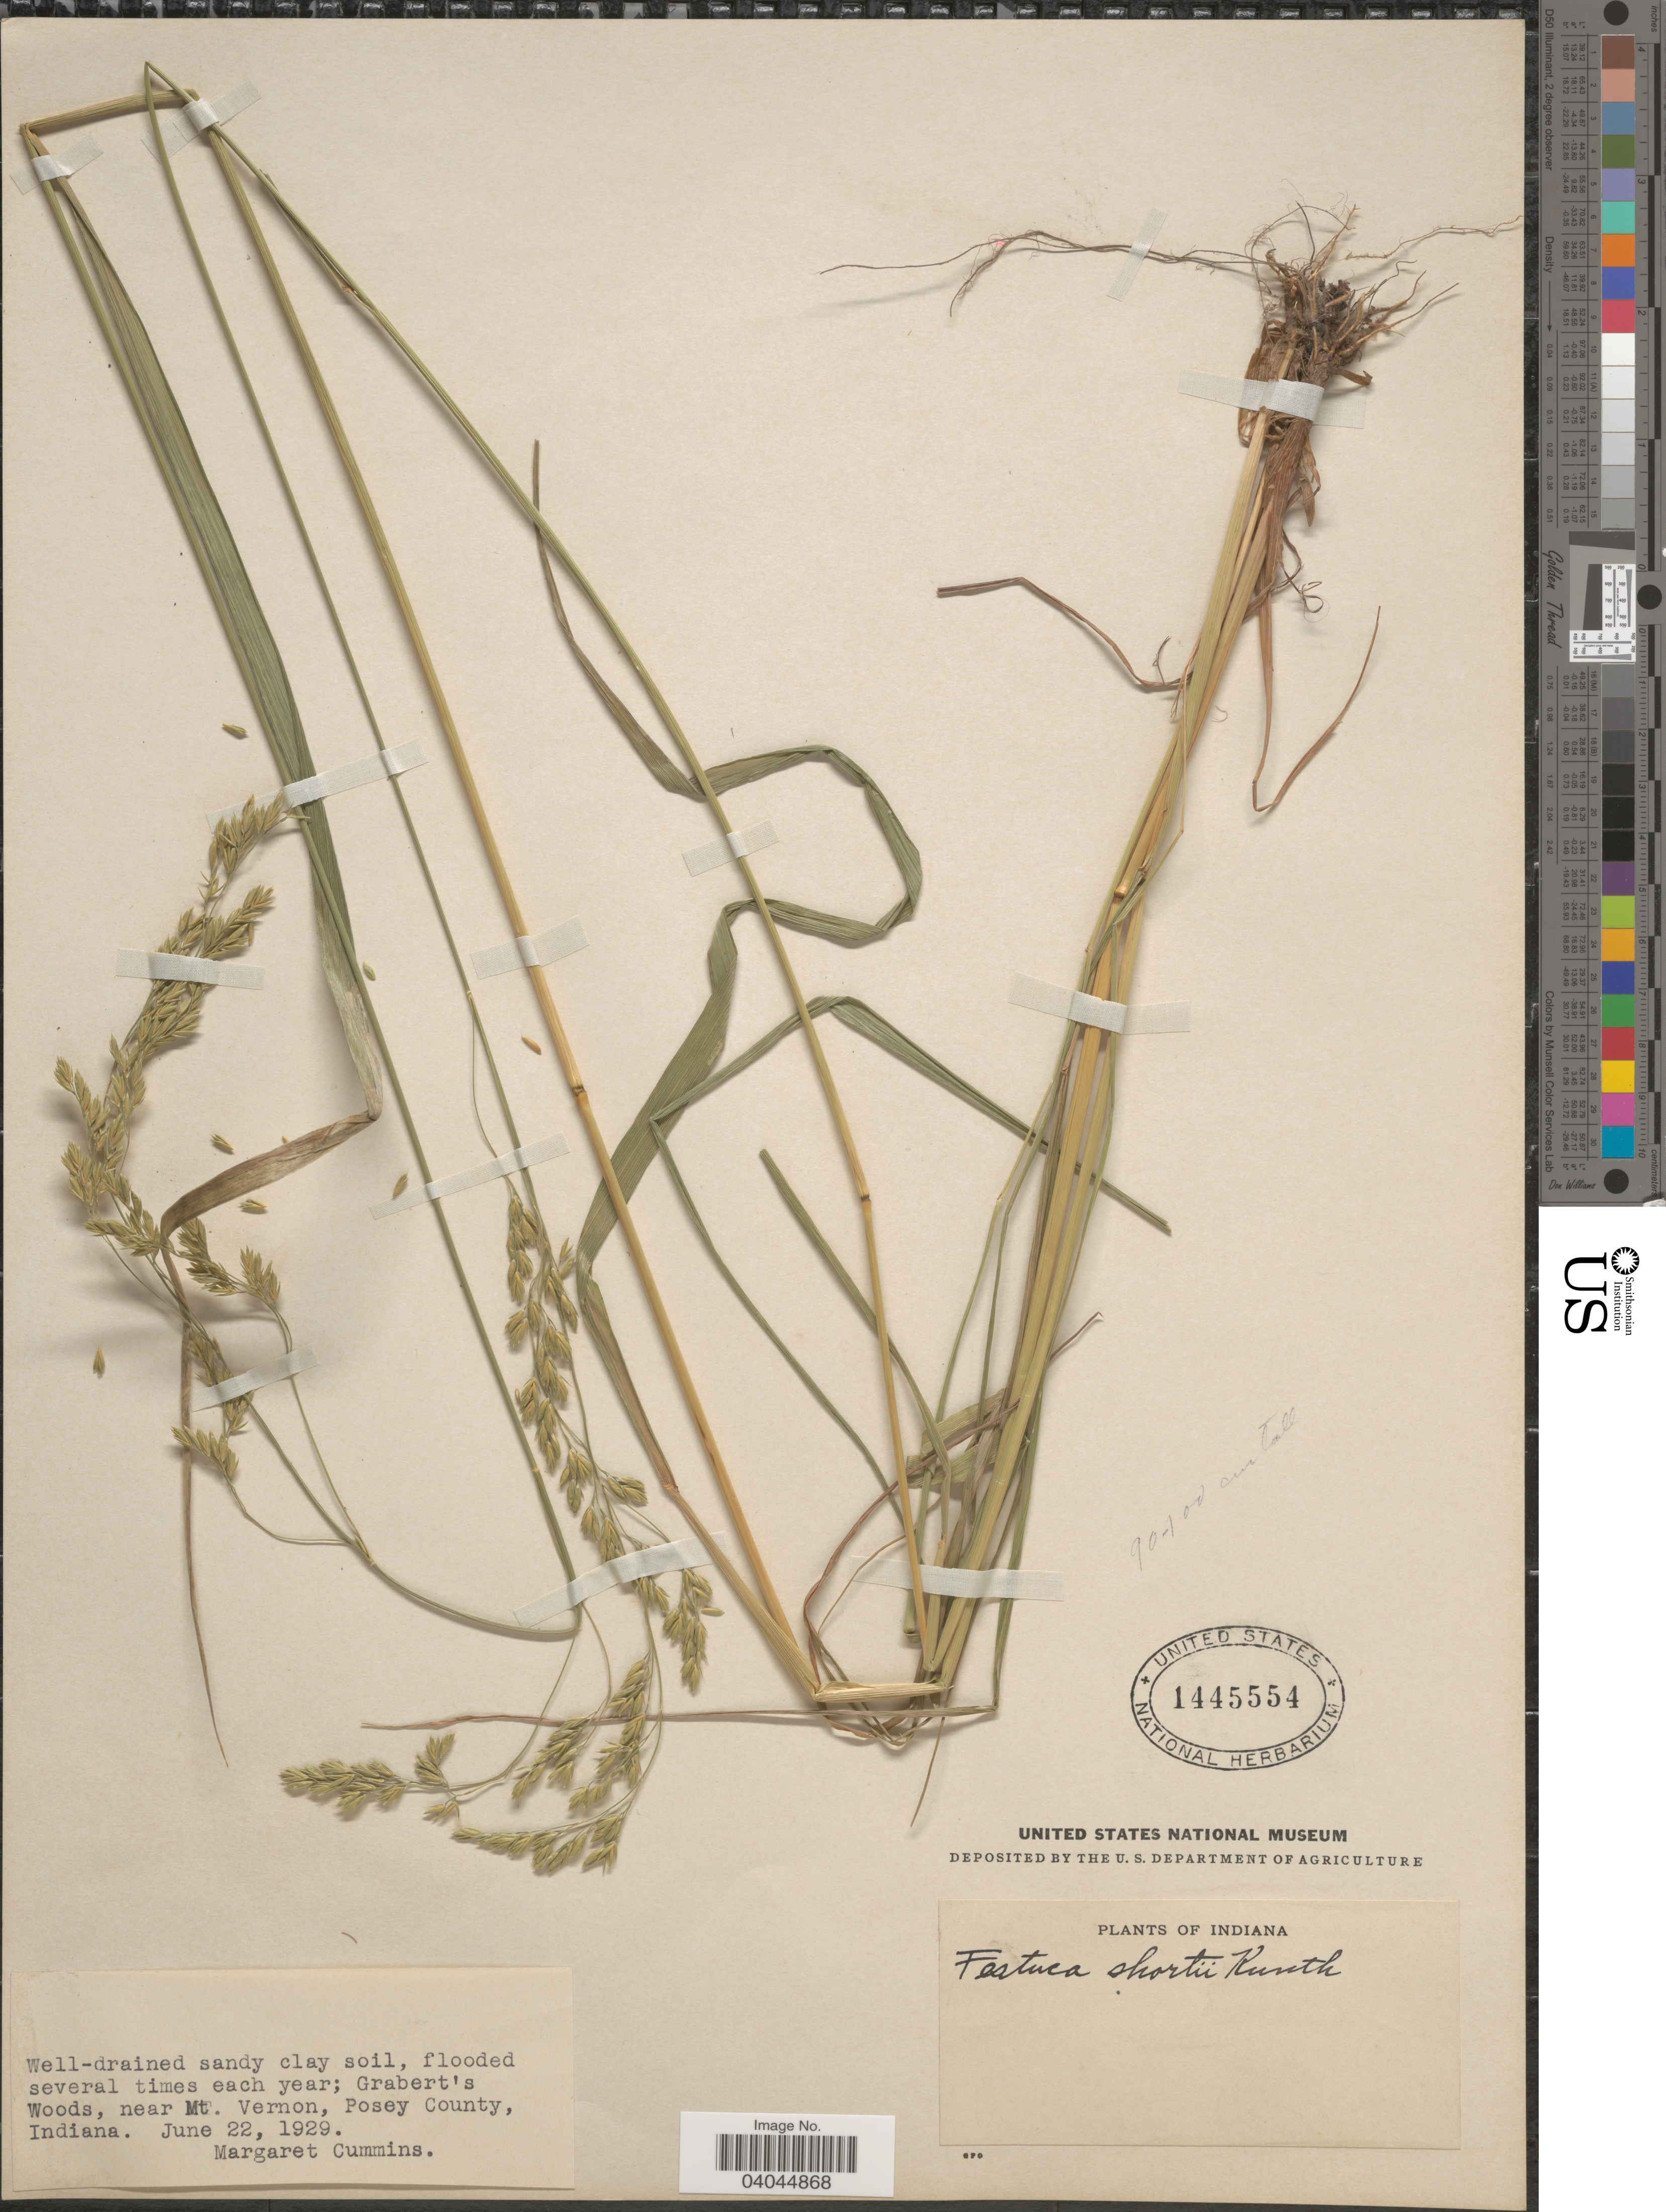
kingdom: Plantae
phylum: Tracheophyta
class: Liliopsida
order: Poales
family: Poaceae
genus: Festuca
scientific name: Festuca paradoxa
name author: Desv.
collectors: M. Cummins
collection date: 1929-06-22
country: United States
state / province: Indiana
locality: Grabert's Woods, near Mt. Vernon, Posey County.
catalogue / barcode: US 1445554